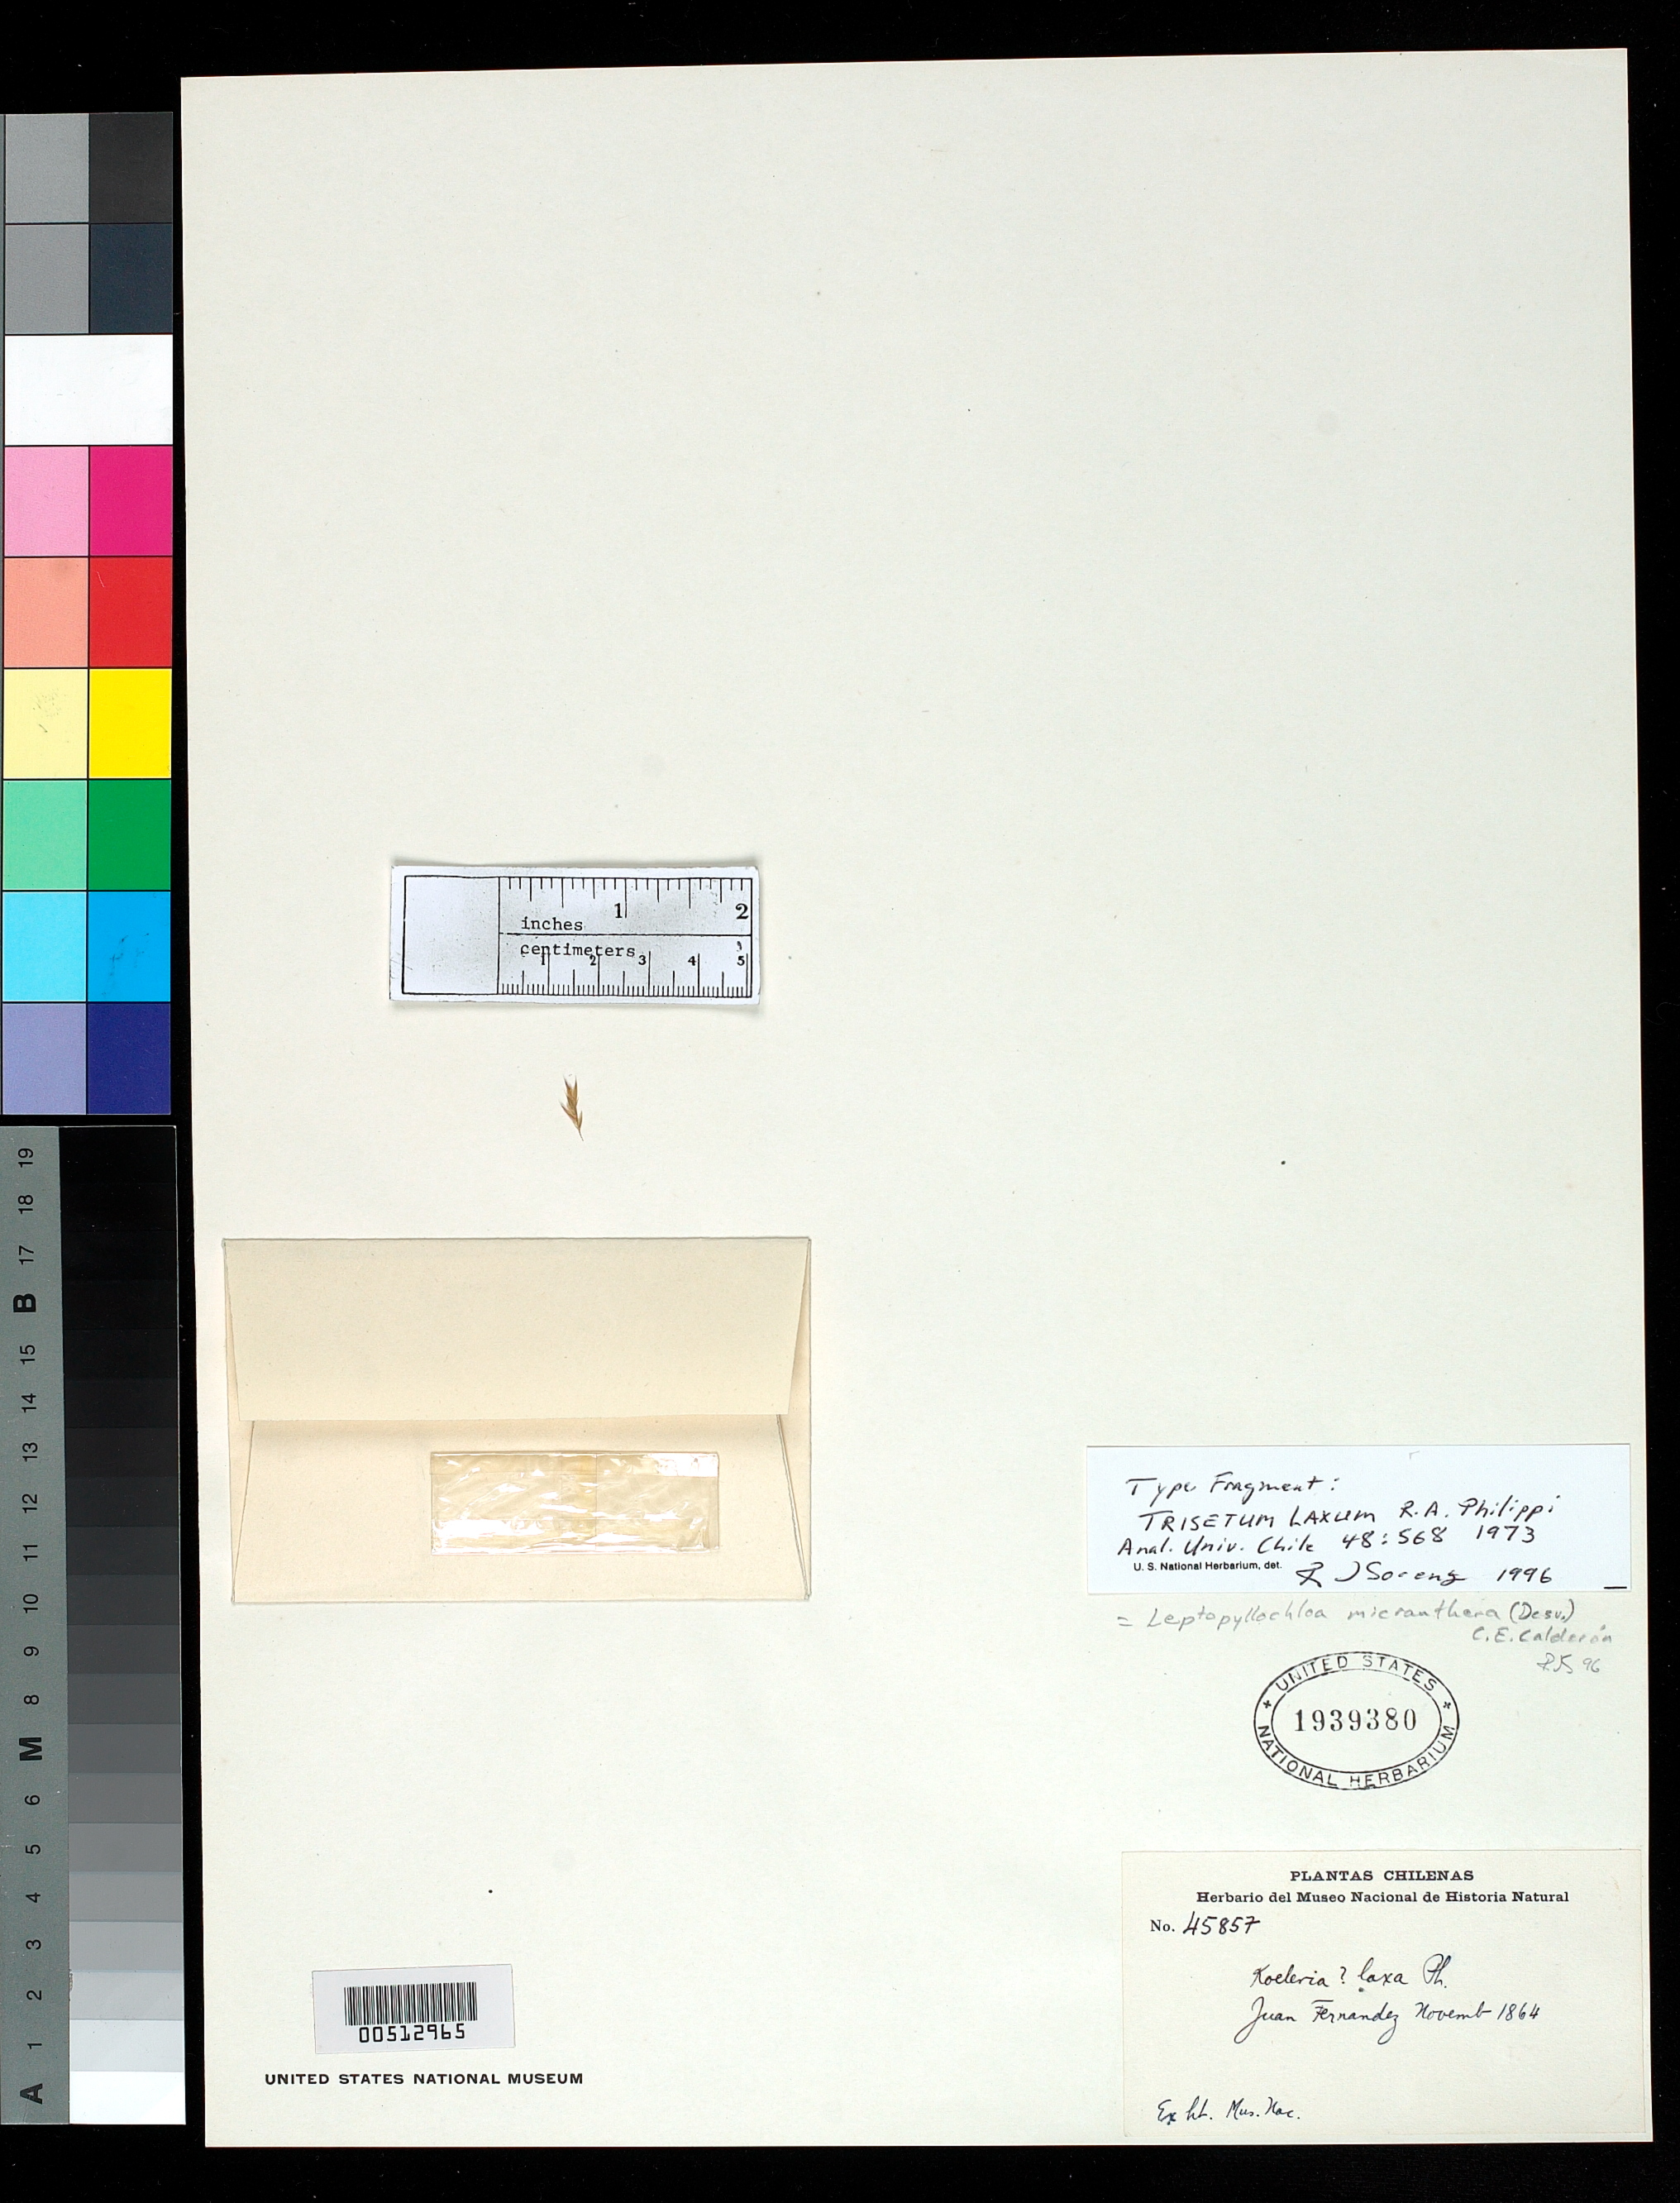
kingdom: Plantae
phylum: Tracheophyta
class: Liliopsida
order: Poales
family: Poaceae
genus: Trisetum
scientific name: Trisetum laxum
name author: Phil.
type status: Type Fragment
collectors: ex herb. Mus. Nac.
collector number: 45857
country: Chile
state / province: Valparaíso (V)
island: Islas Juan Fernández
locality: Juan Fernández.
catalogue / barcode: US 1939380